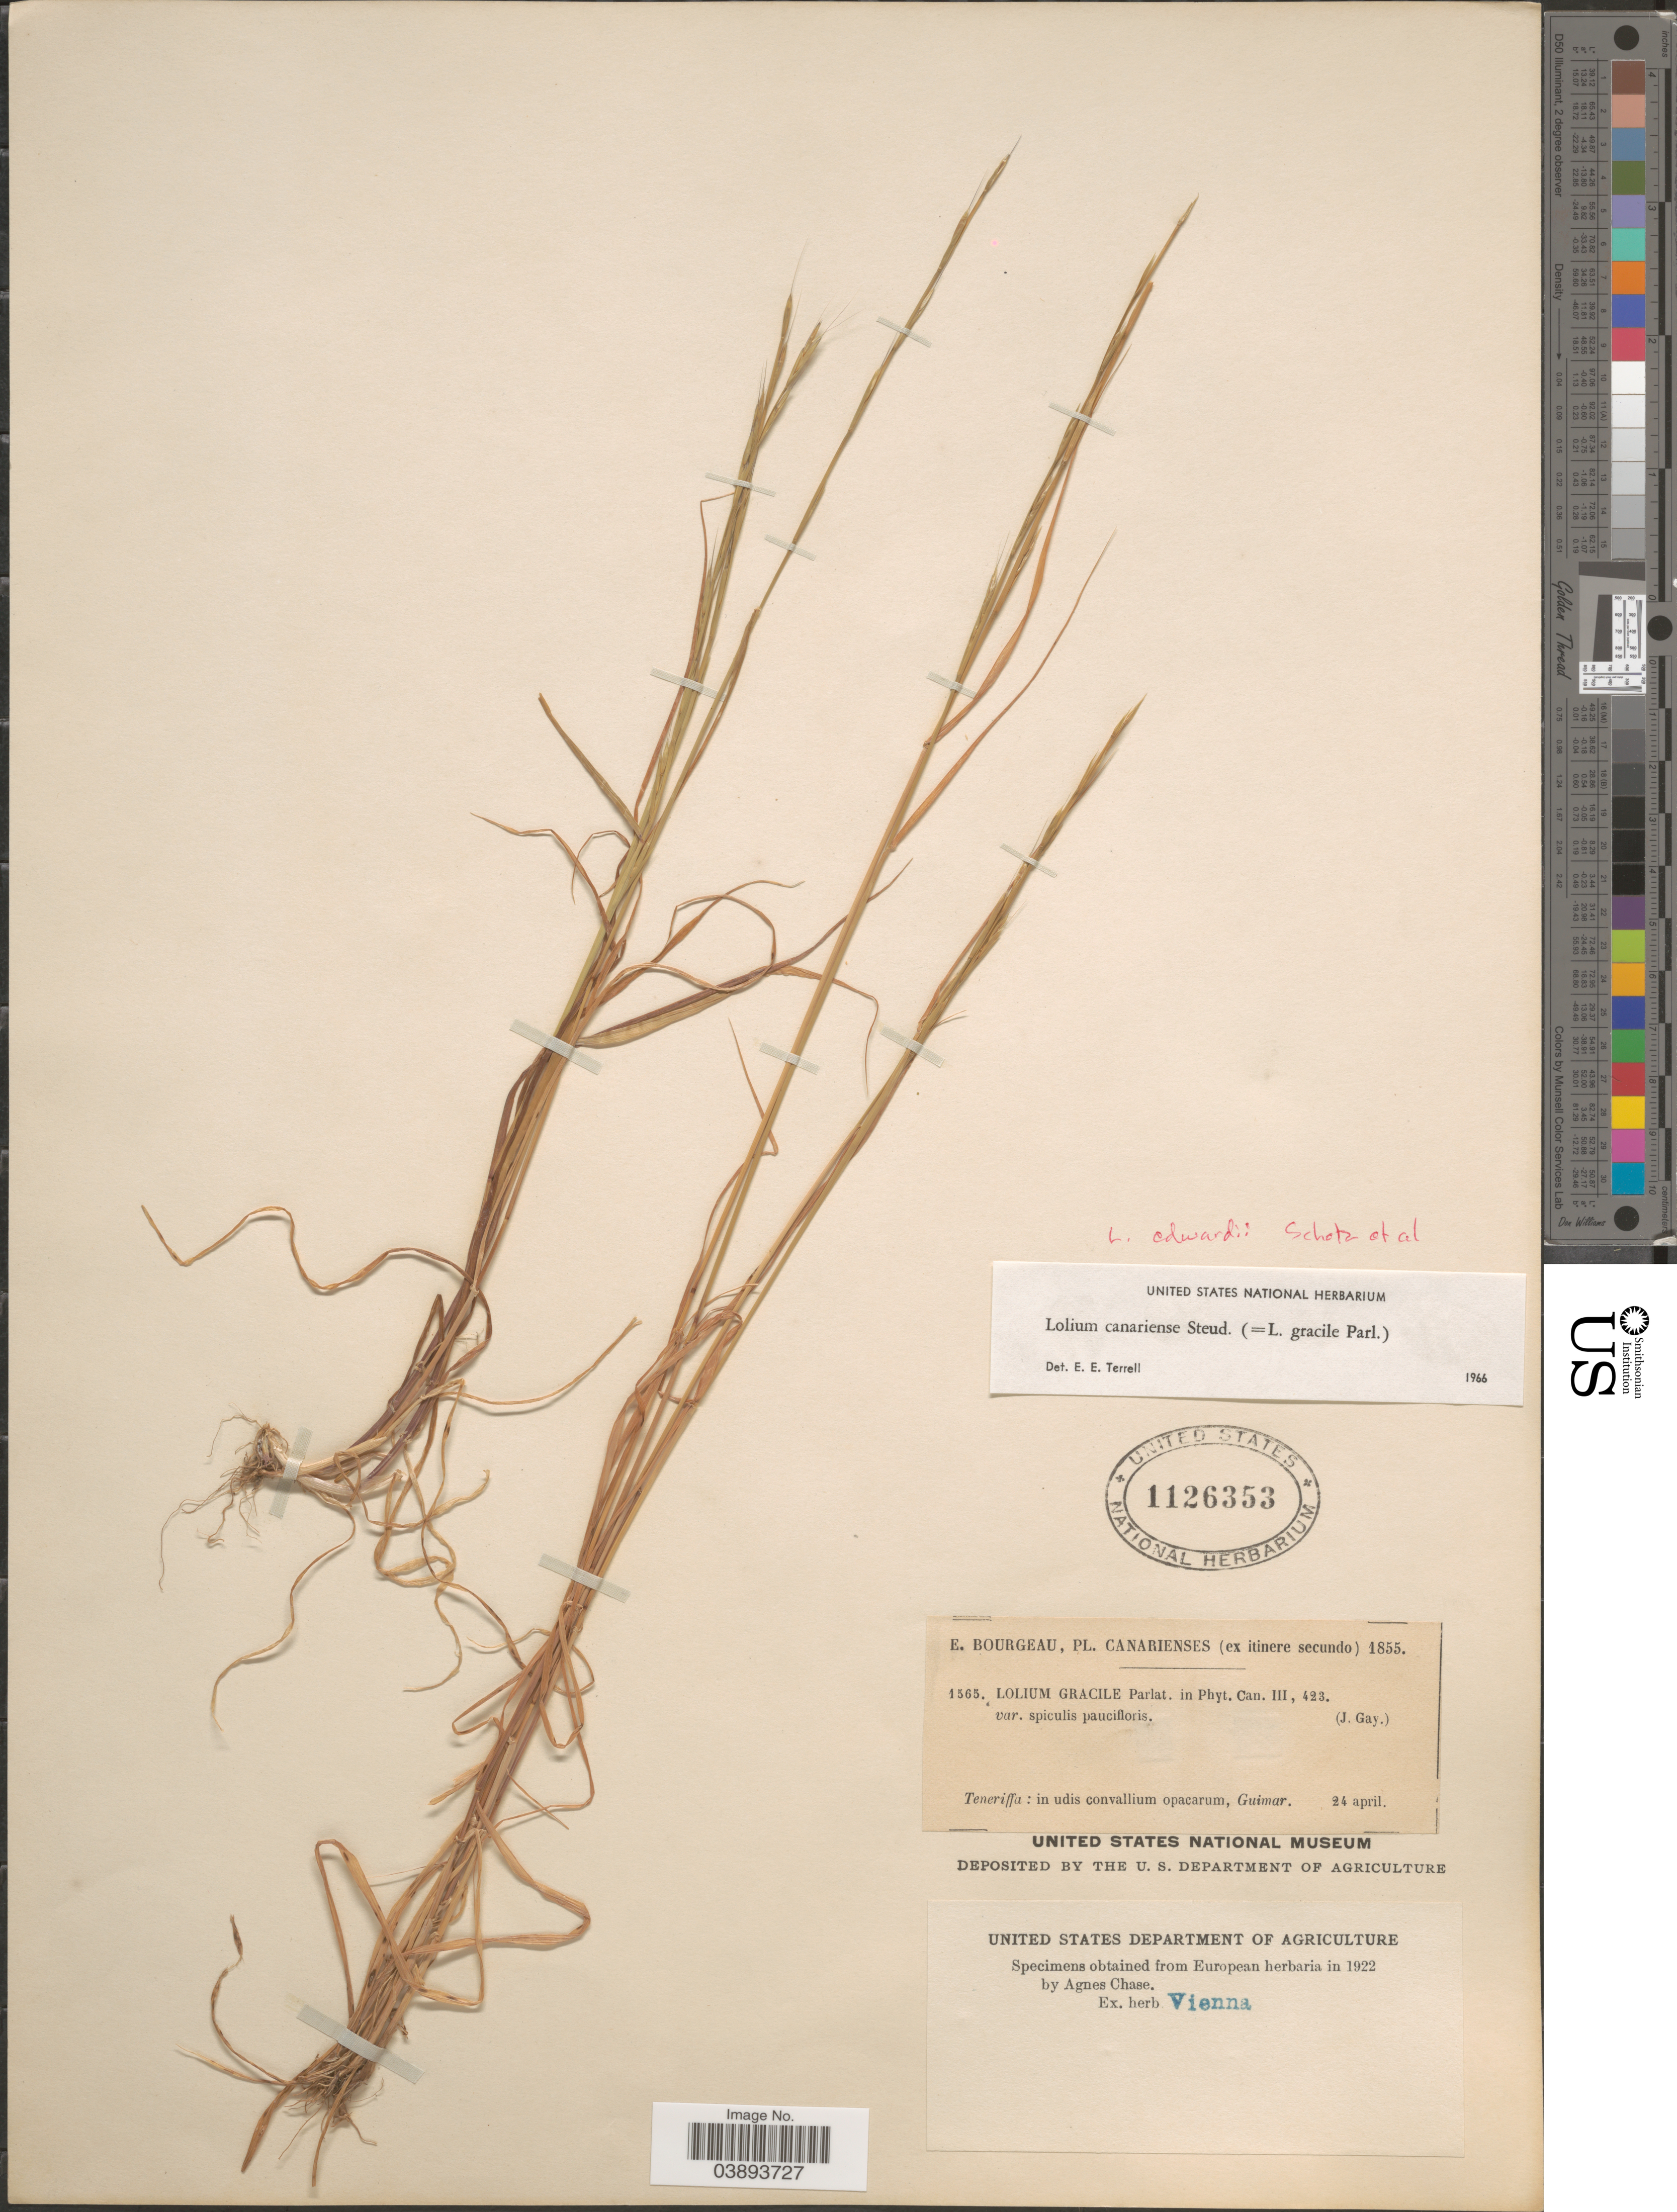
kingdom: Plantae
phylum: Tracheophyta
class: Liliopsida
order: Poales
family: Poaceae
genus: Lolium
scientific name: Lolium canariense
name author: Steud.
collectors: E. Bourgeau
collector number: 1565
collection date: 1855-04-24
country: Spain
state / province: Canarias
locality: Canarienses. Teneriffa: in udis convallium opacarum, Guimar.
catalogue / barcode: US 1126353